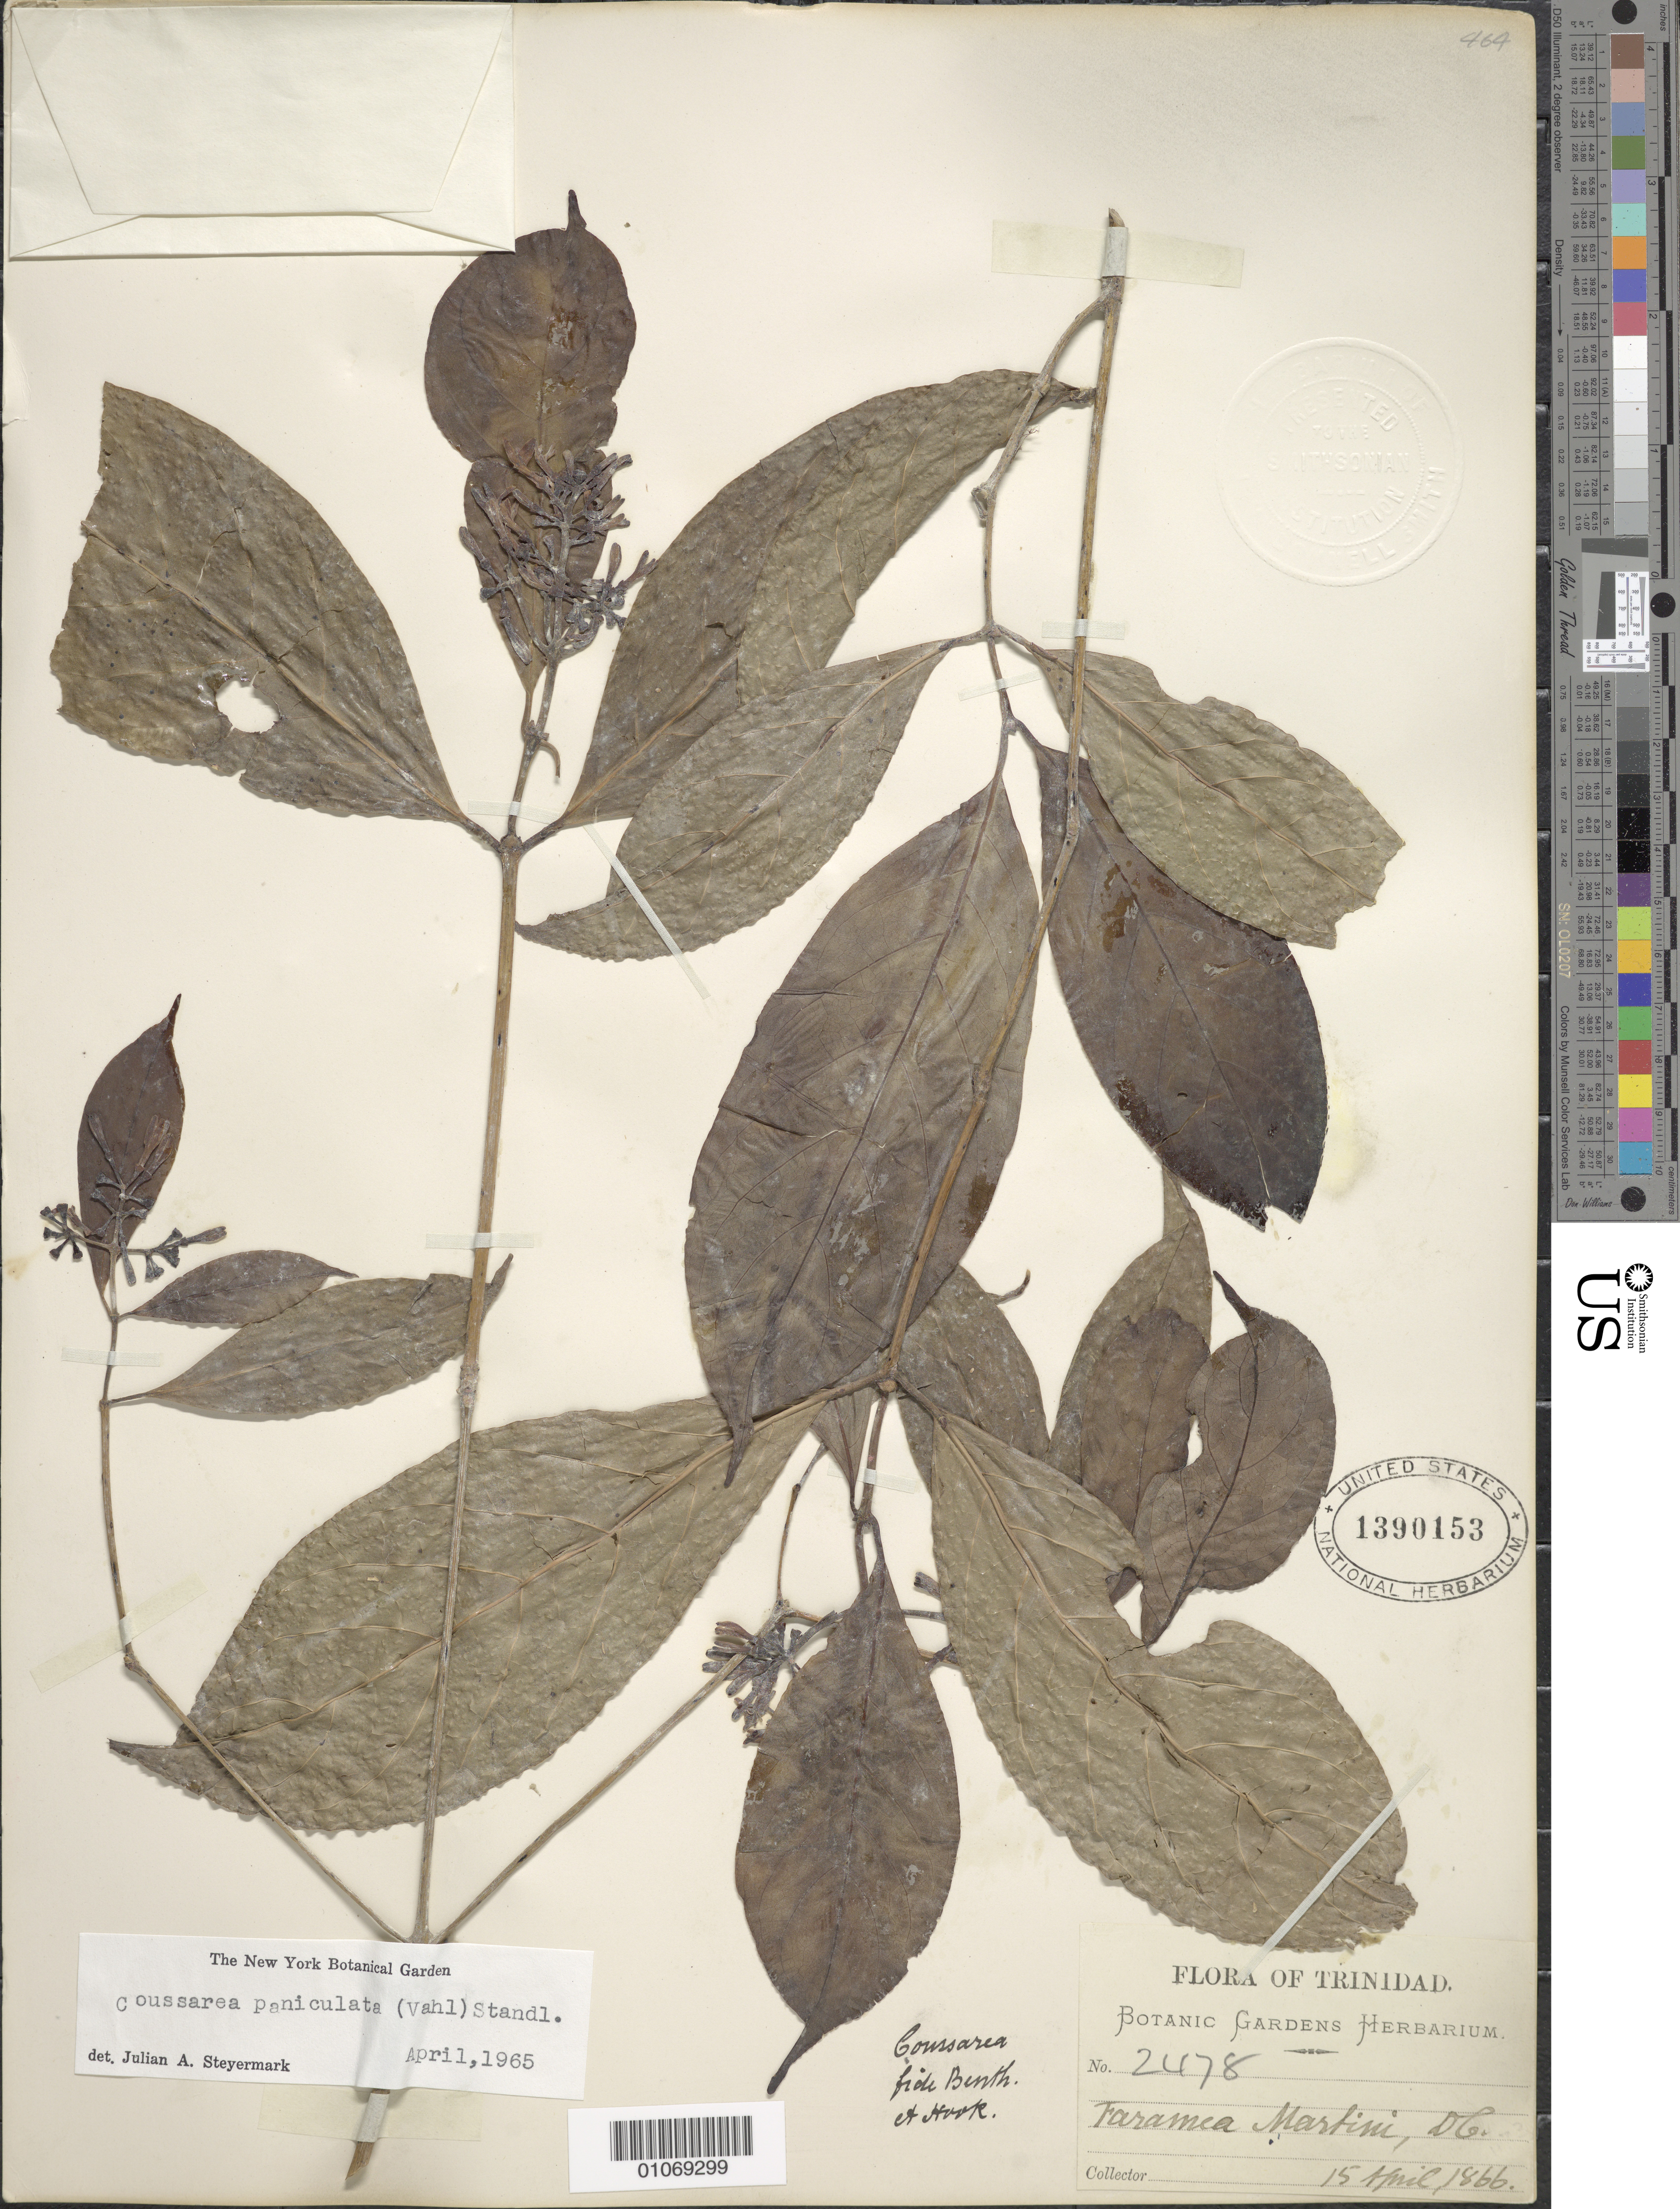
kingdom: Plantae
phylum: Tracheophyta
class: Magnoliopsida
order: Gentianales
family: Rubiaceae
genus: Coussarea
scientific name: Coussarea paniculata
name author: (Vahl) Standl.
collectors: Botanic Gardens Herbarium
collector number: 2478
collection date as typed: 15 Apr 1866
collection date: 1866-04-15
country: Trinidad and Tobago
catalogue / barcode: US 1390153